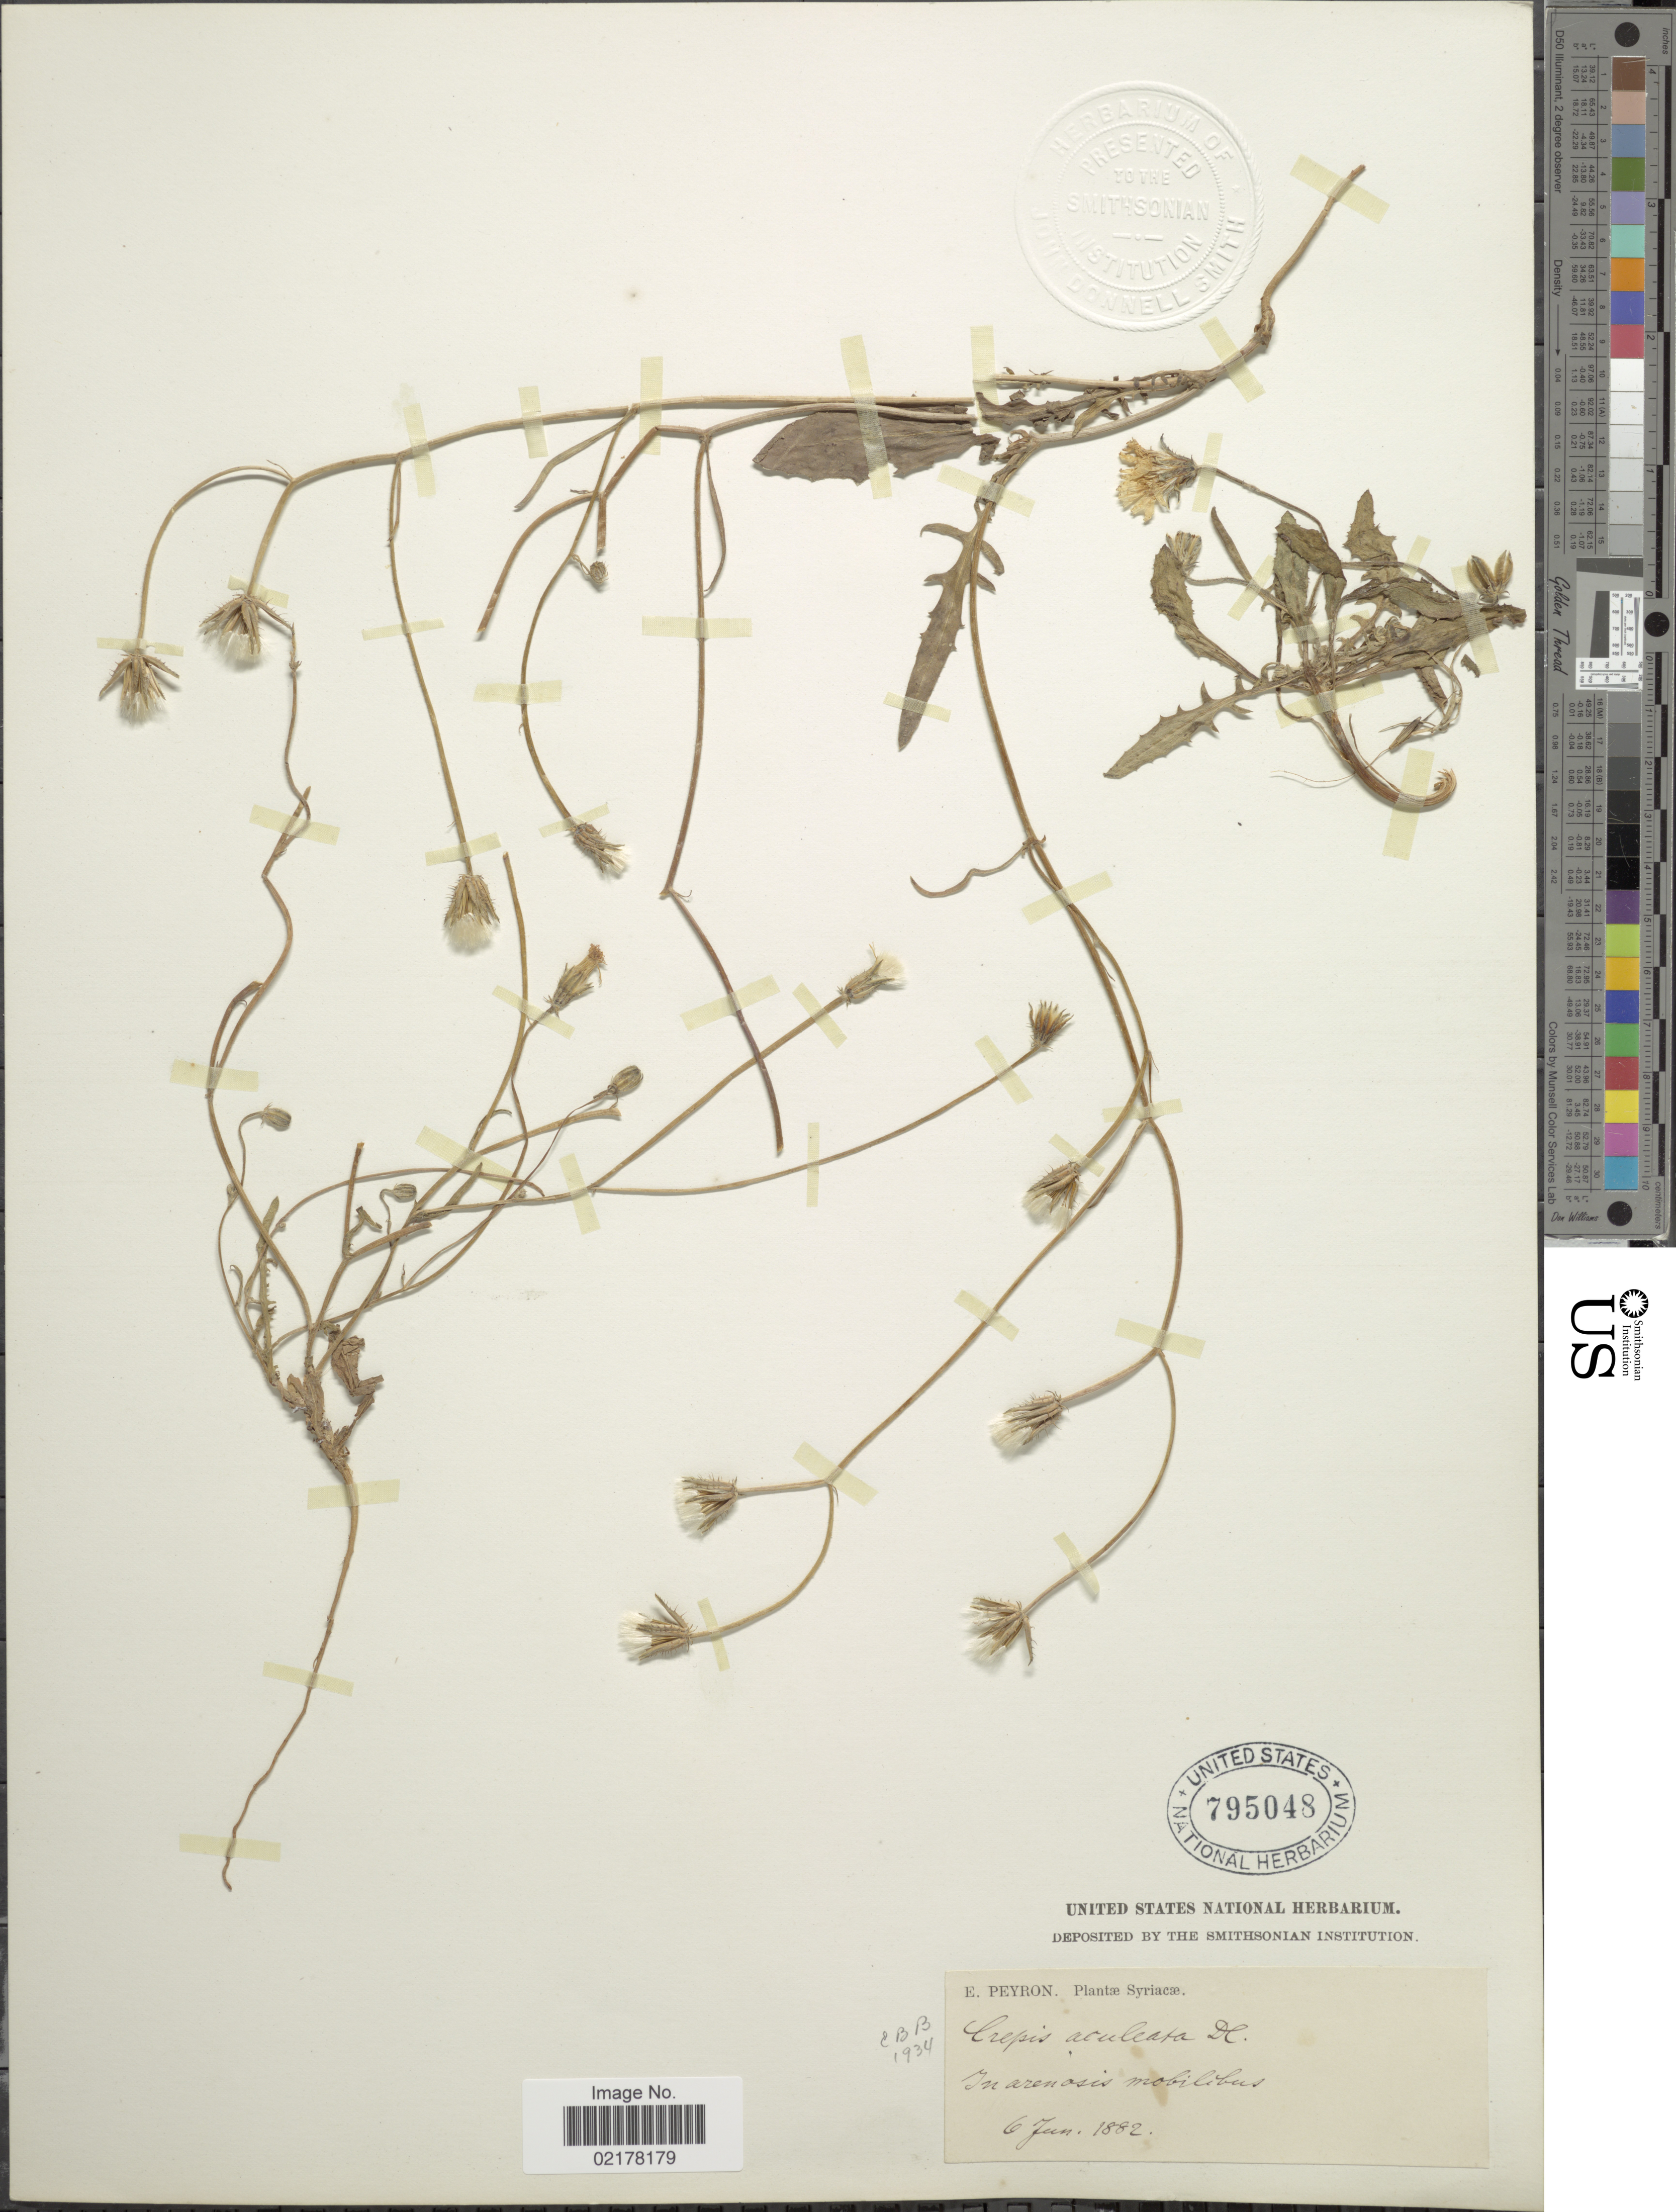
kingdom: Plantae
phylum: Tracheophyta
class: Magnoliopsida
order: Asterales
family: Asteraceae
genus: Crepis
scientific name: Crepis aculeata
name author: (DC.) Boiss.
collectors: E. Peyron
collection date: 1882-06-06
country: Syria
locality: Syriacae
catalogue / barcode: US 795048